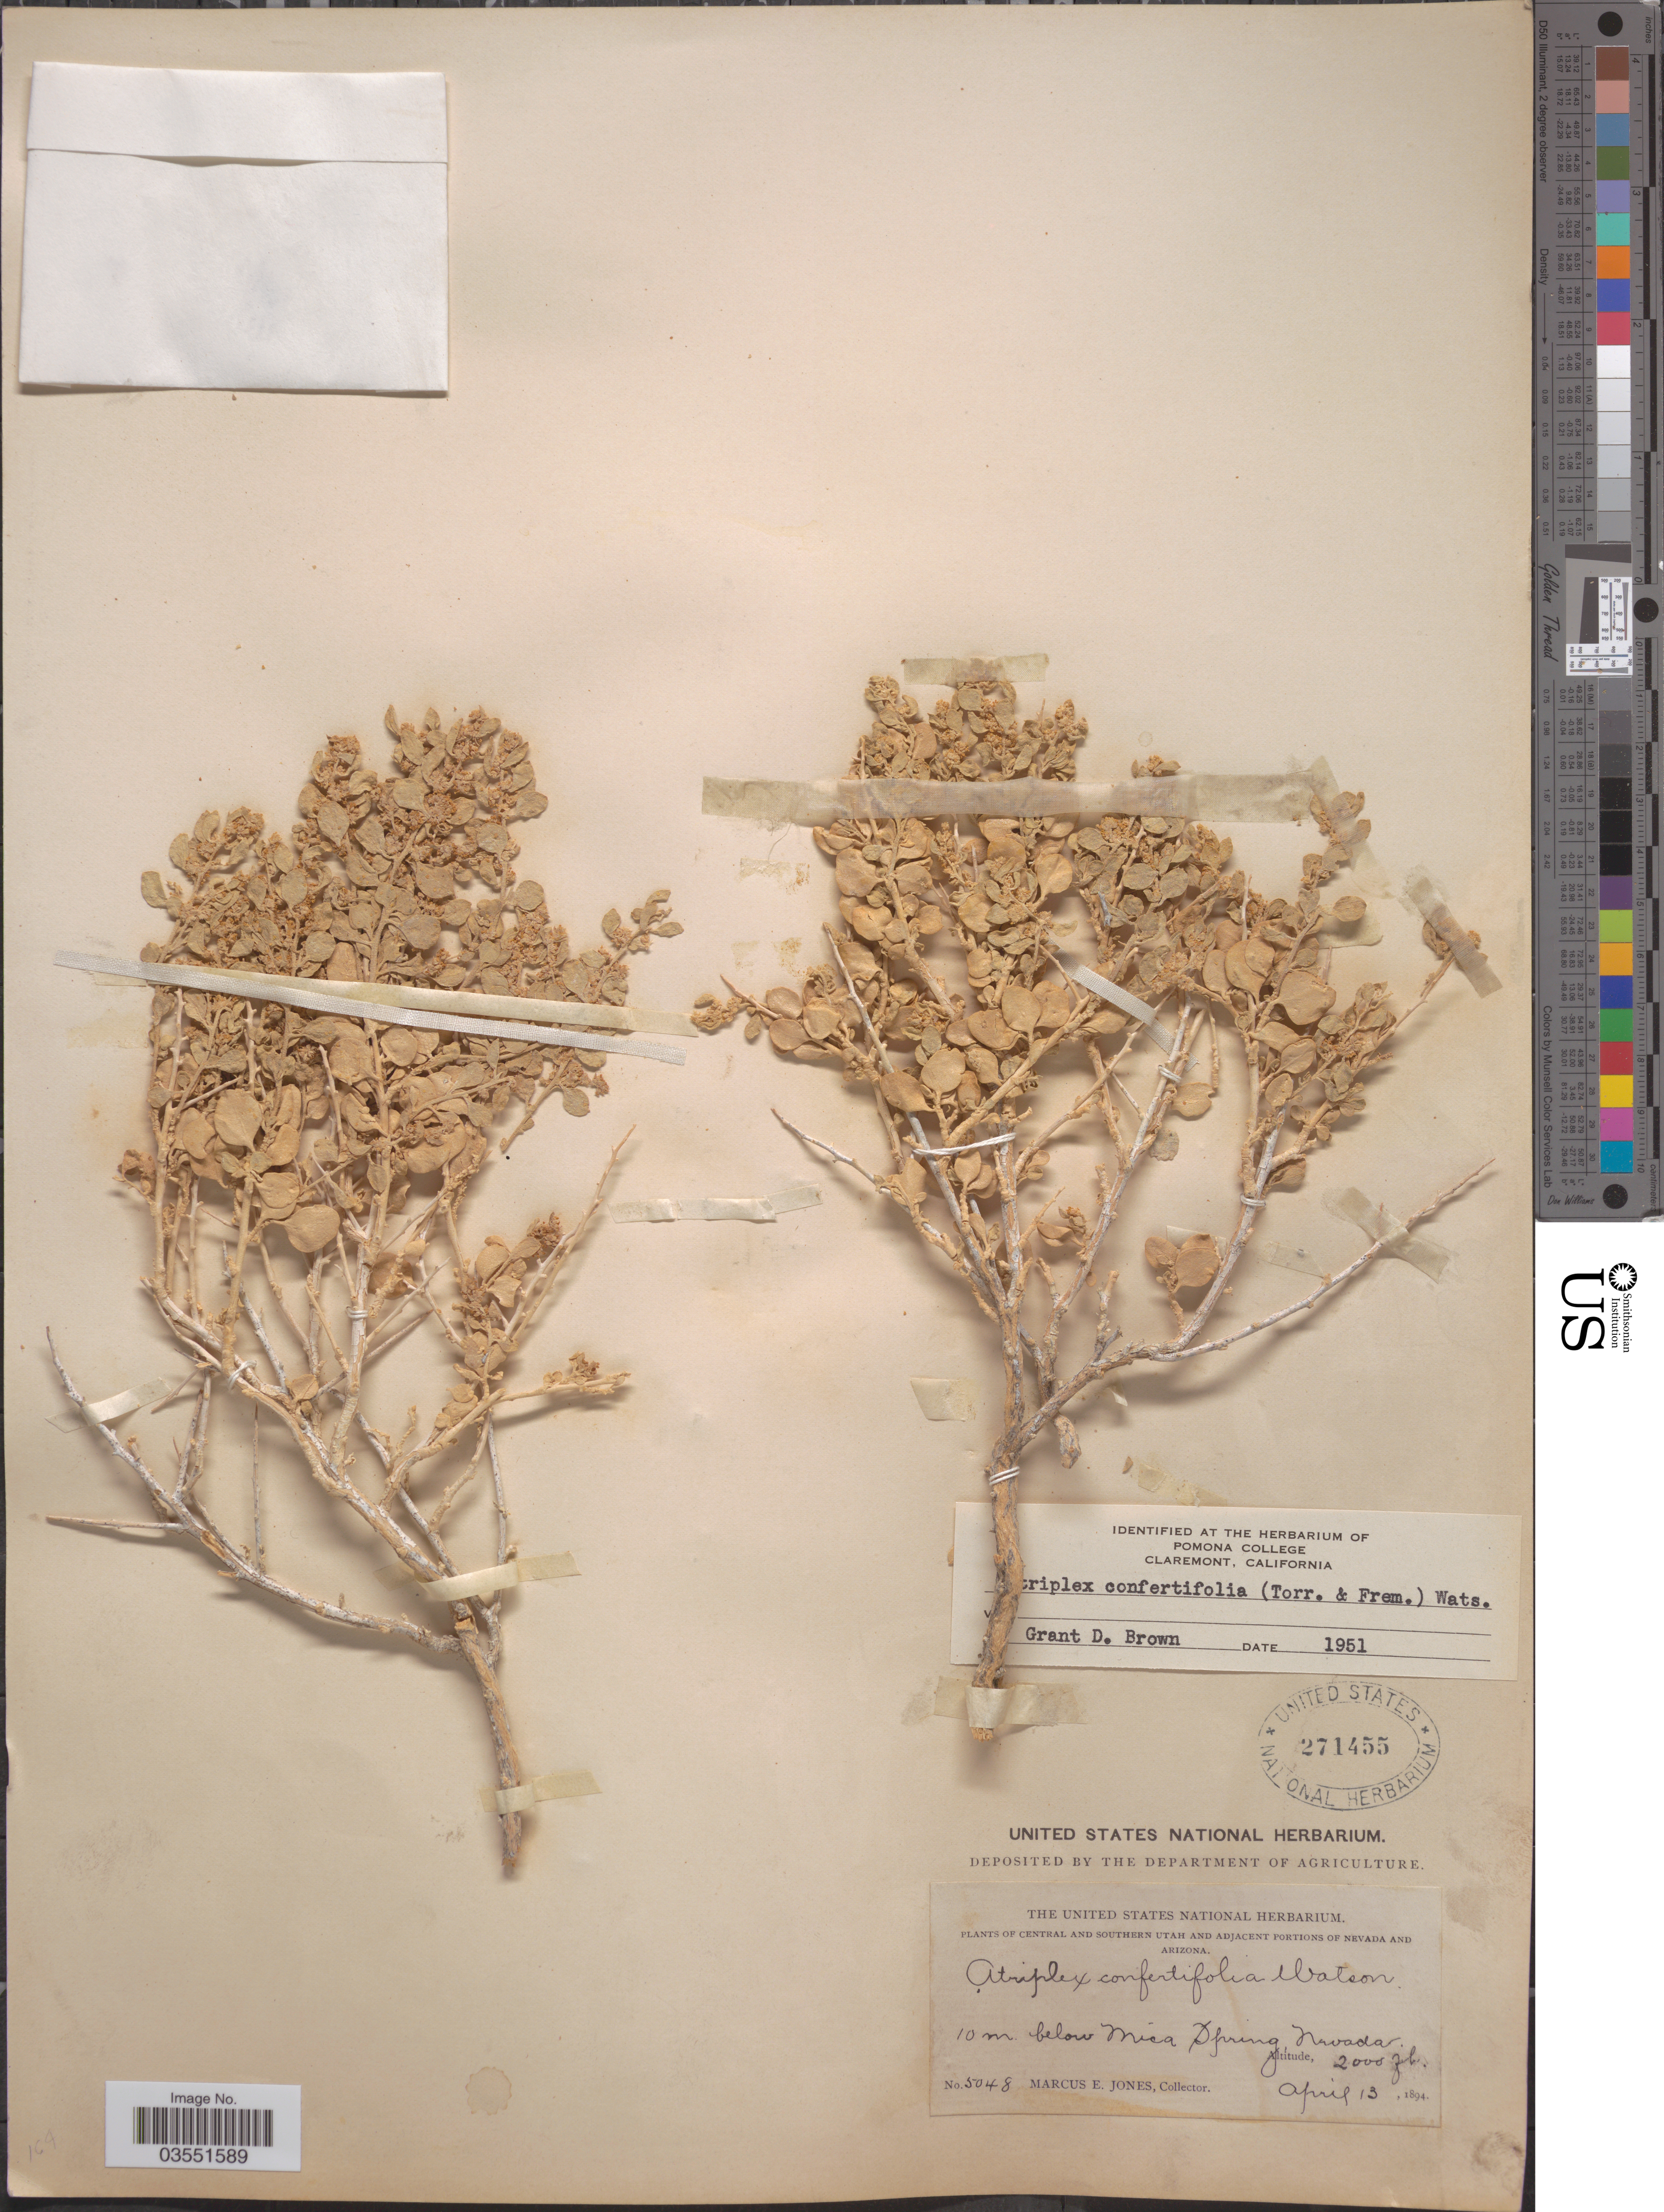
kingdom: Plantae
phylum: Tracheophyta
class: Magnoliopsida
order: Caryophyllales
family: Amaranthaceae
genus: Atriplex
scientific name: Atriplex confertifolia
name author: (Torr. & Frém.) S. Watson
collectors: M. E. Jones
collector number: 5048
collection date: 1894-04-13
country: United States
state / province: Nevada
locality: Adjacent portions of Nevada. 10 m. below Mica Spring.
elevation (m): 610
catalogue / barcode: US 271455